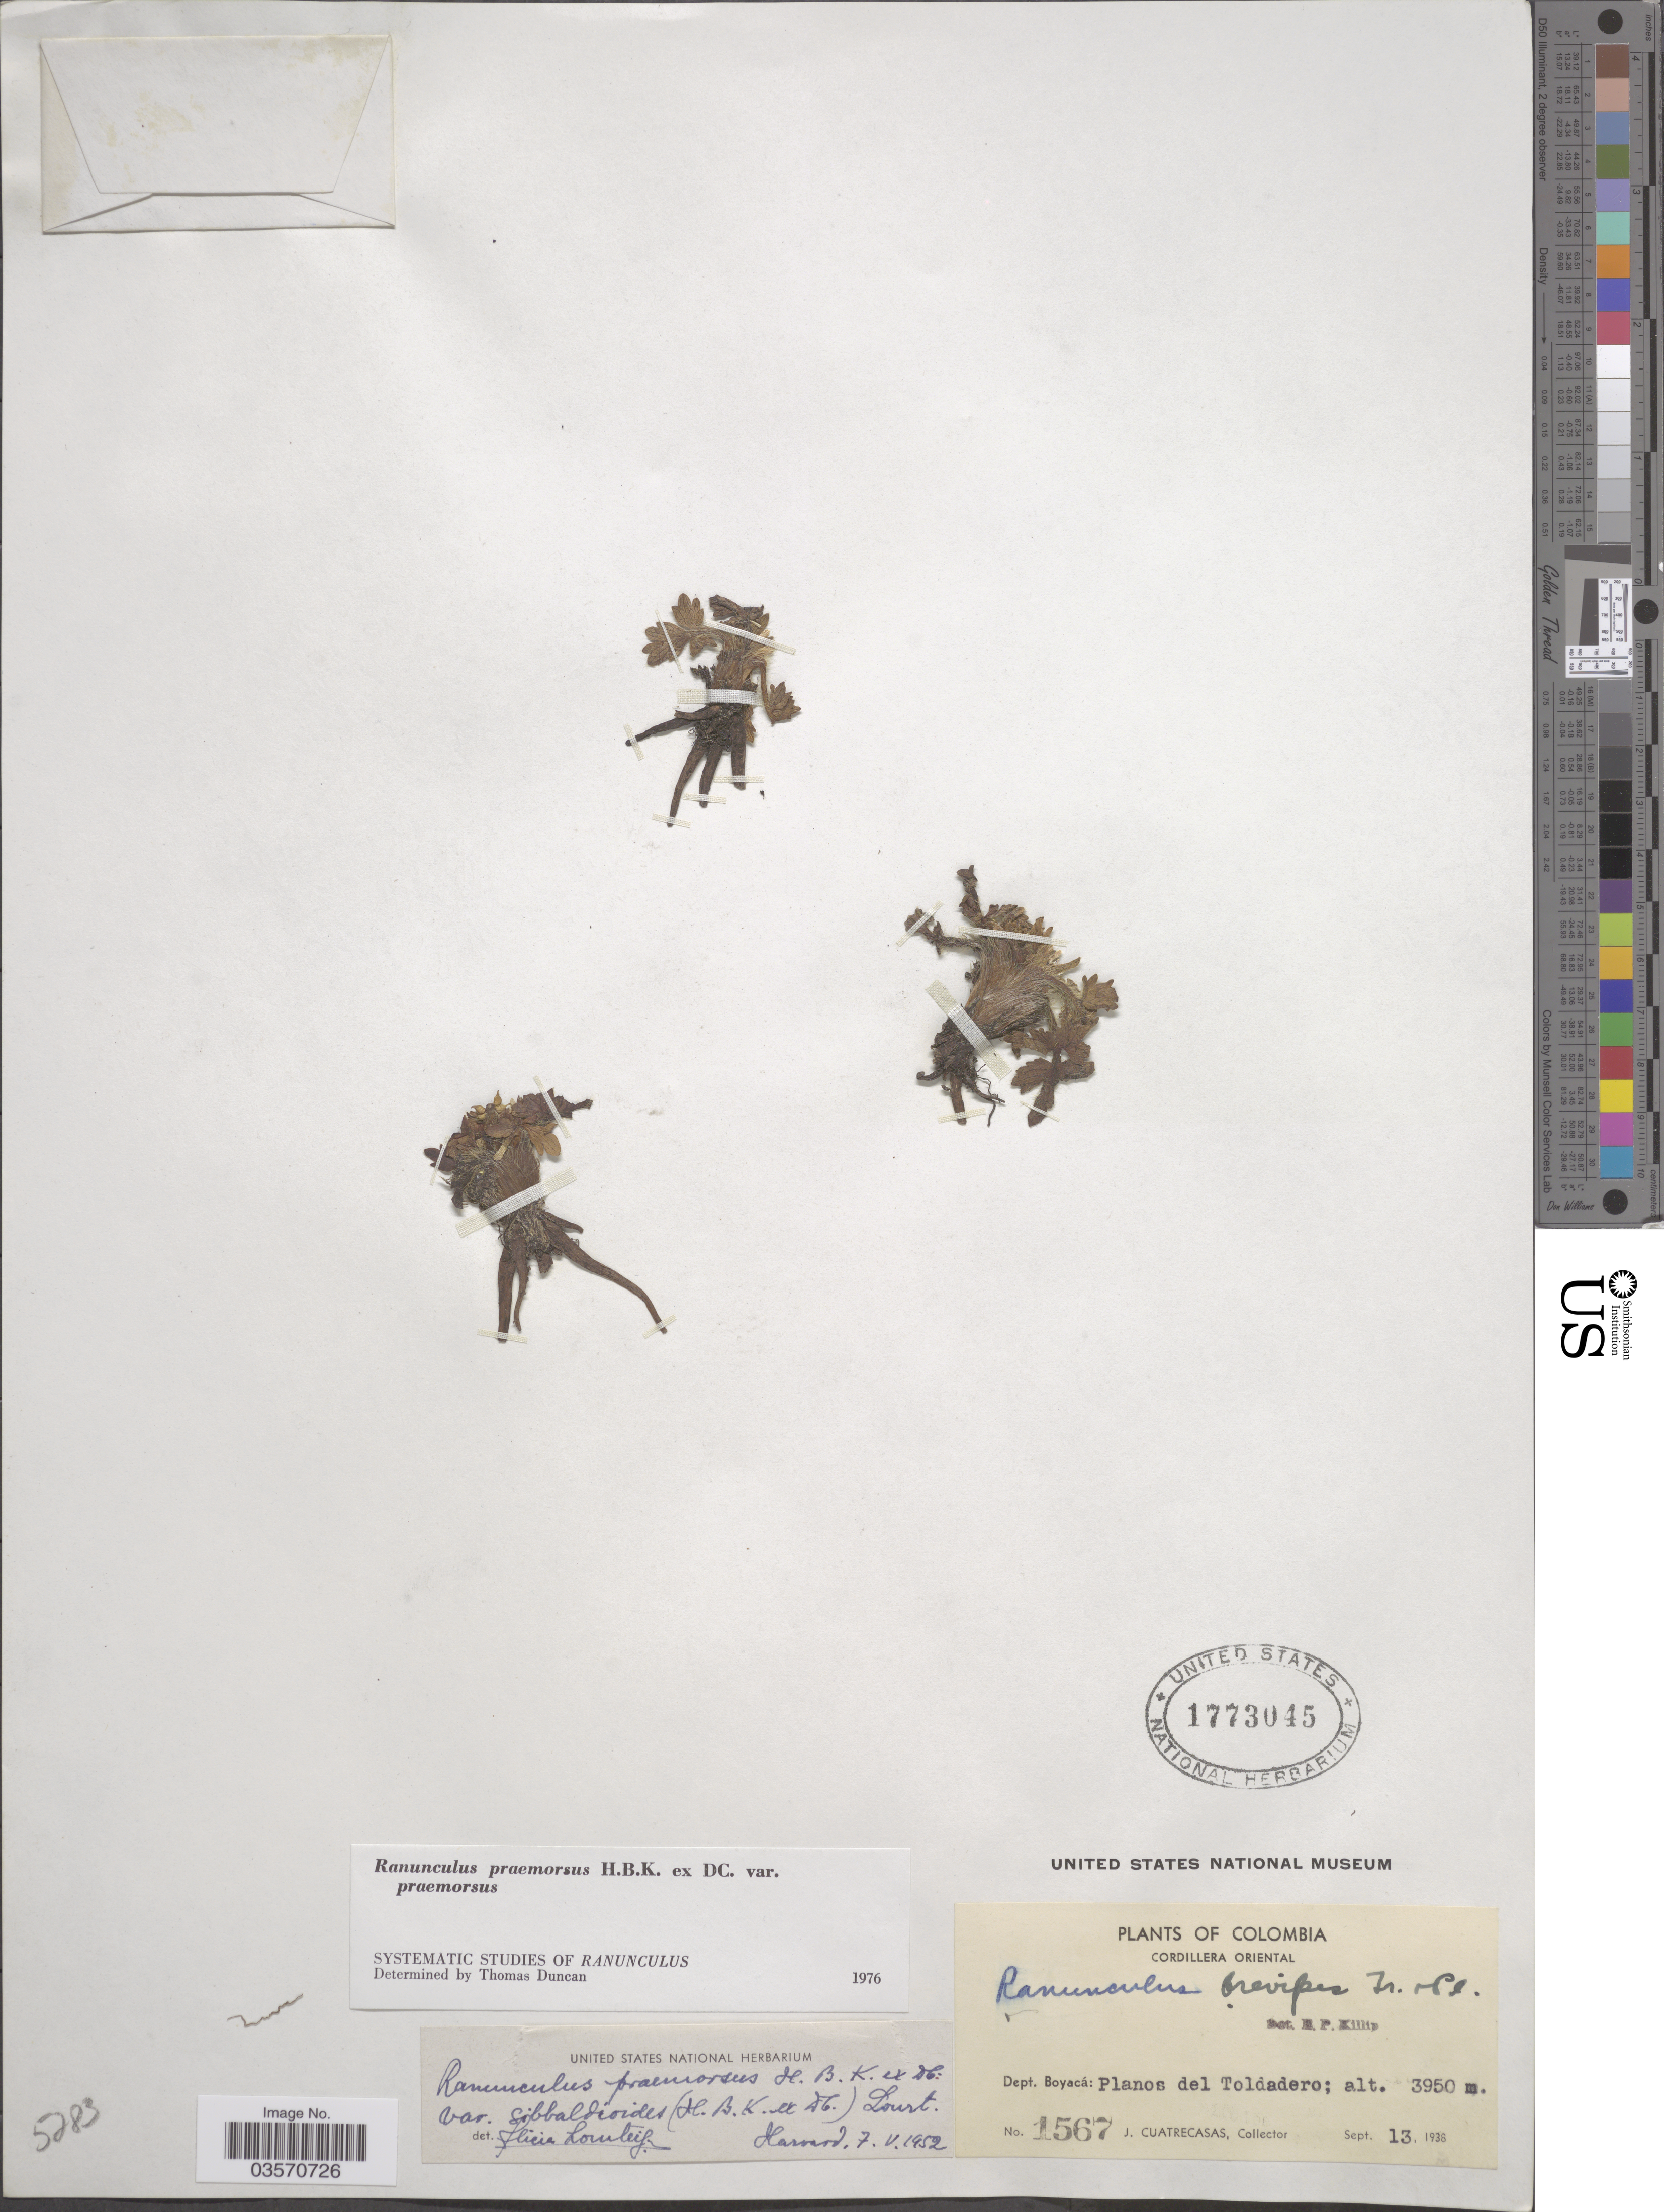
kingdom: Plantae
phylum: Tracheophyta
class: Magnoliopsida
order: Ranunculales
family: Ranunculaceae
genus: Ranunculus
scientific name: Ranunculus praemorsus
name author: Kunth ex DC.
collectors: J. Cuatrecasas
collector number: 1567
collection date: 1938-09-13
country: Colombia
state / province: Boyacá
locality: Cordillera Oriental. Dept. Boyacá: Planos del Toldadero.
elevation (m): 3950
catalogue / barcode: US 1773045